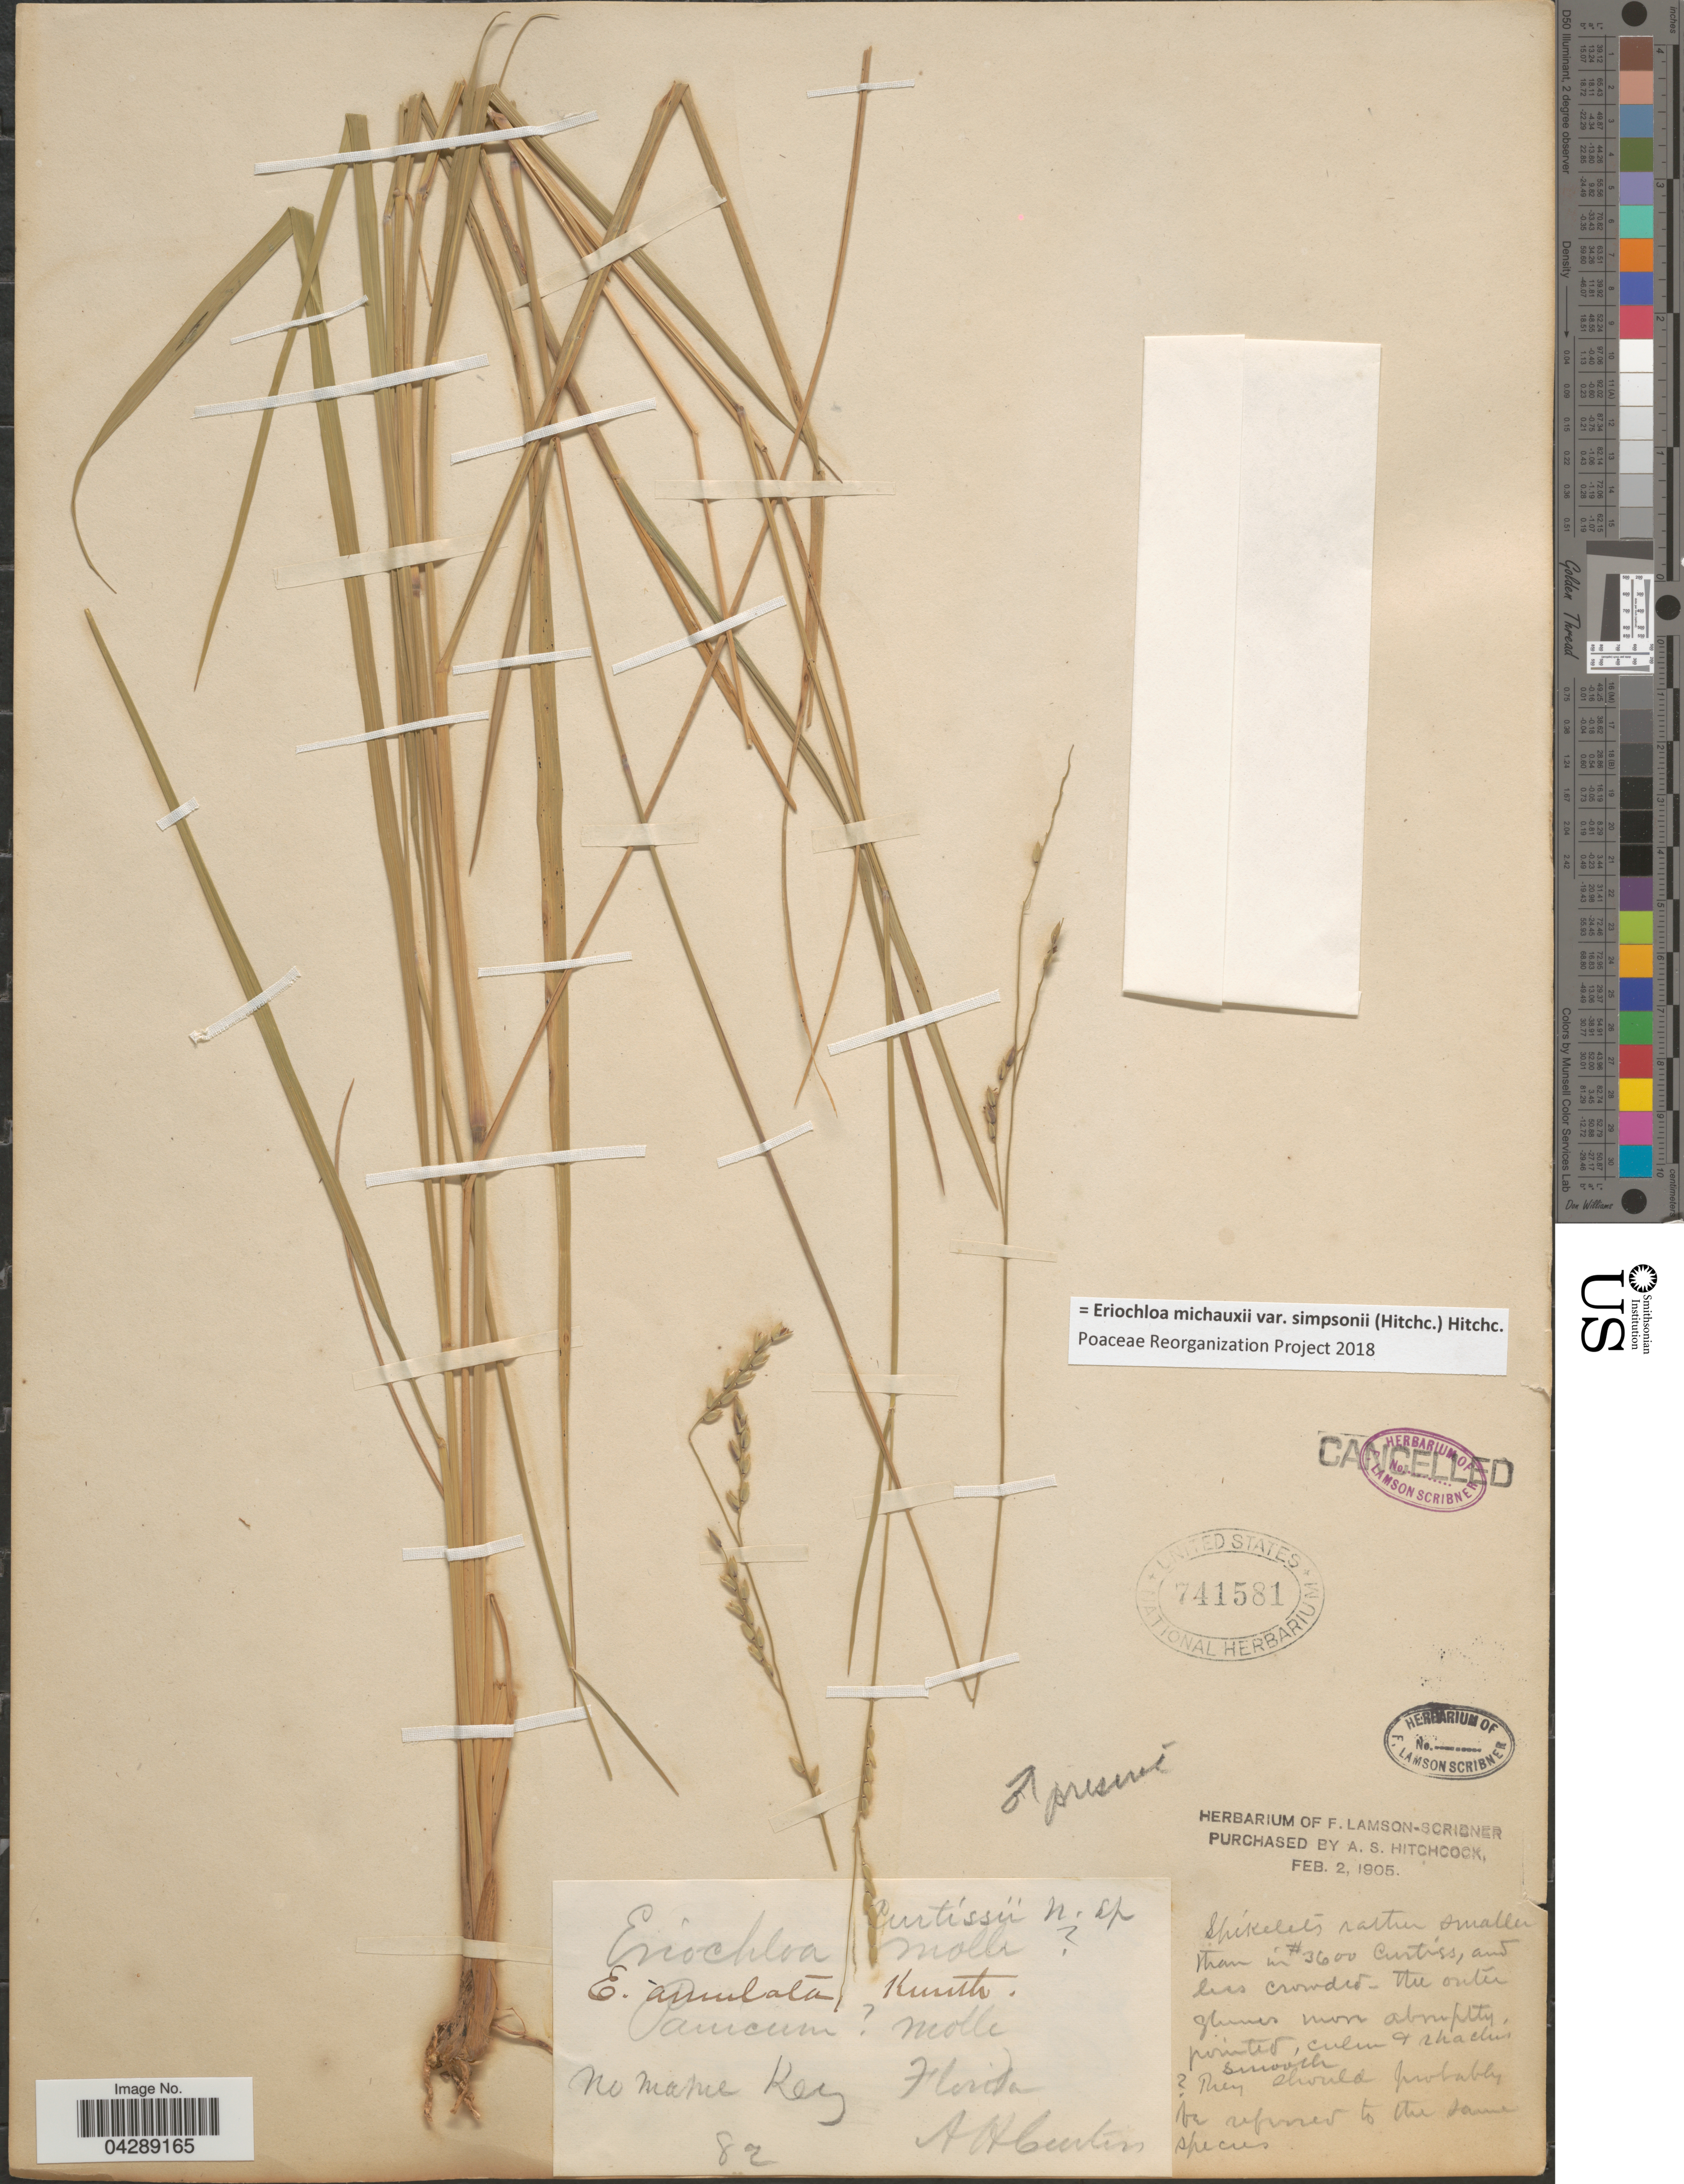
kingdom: Plantae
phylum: Tracheophyta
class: Liliopsida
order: Poales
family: Poaceae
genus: Eriochloa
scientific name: Eriochloa michauxii var. simpsonii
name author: Hitchc.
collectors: A. H. Curtiss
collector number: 82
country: United States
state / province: Florida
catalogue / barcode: US 741581